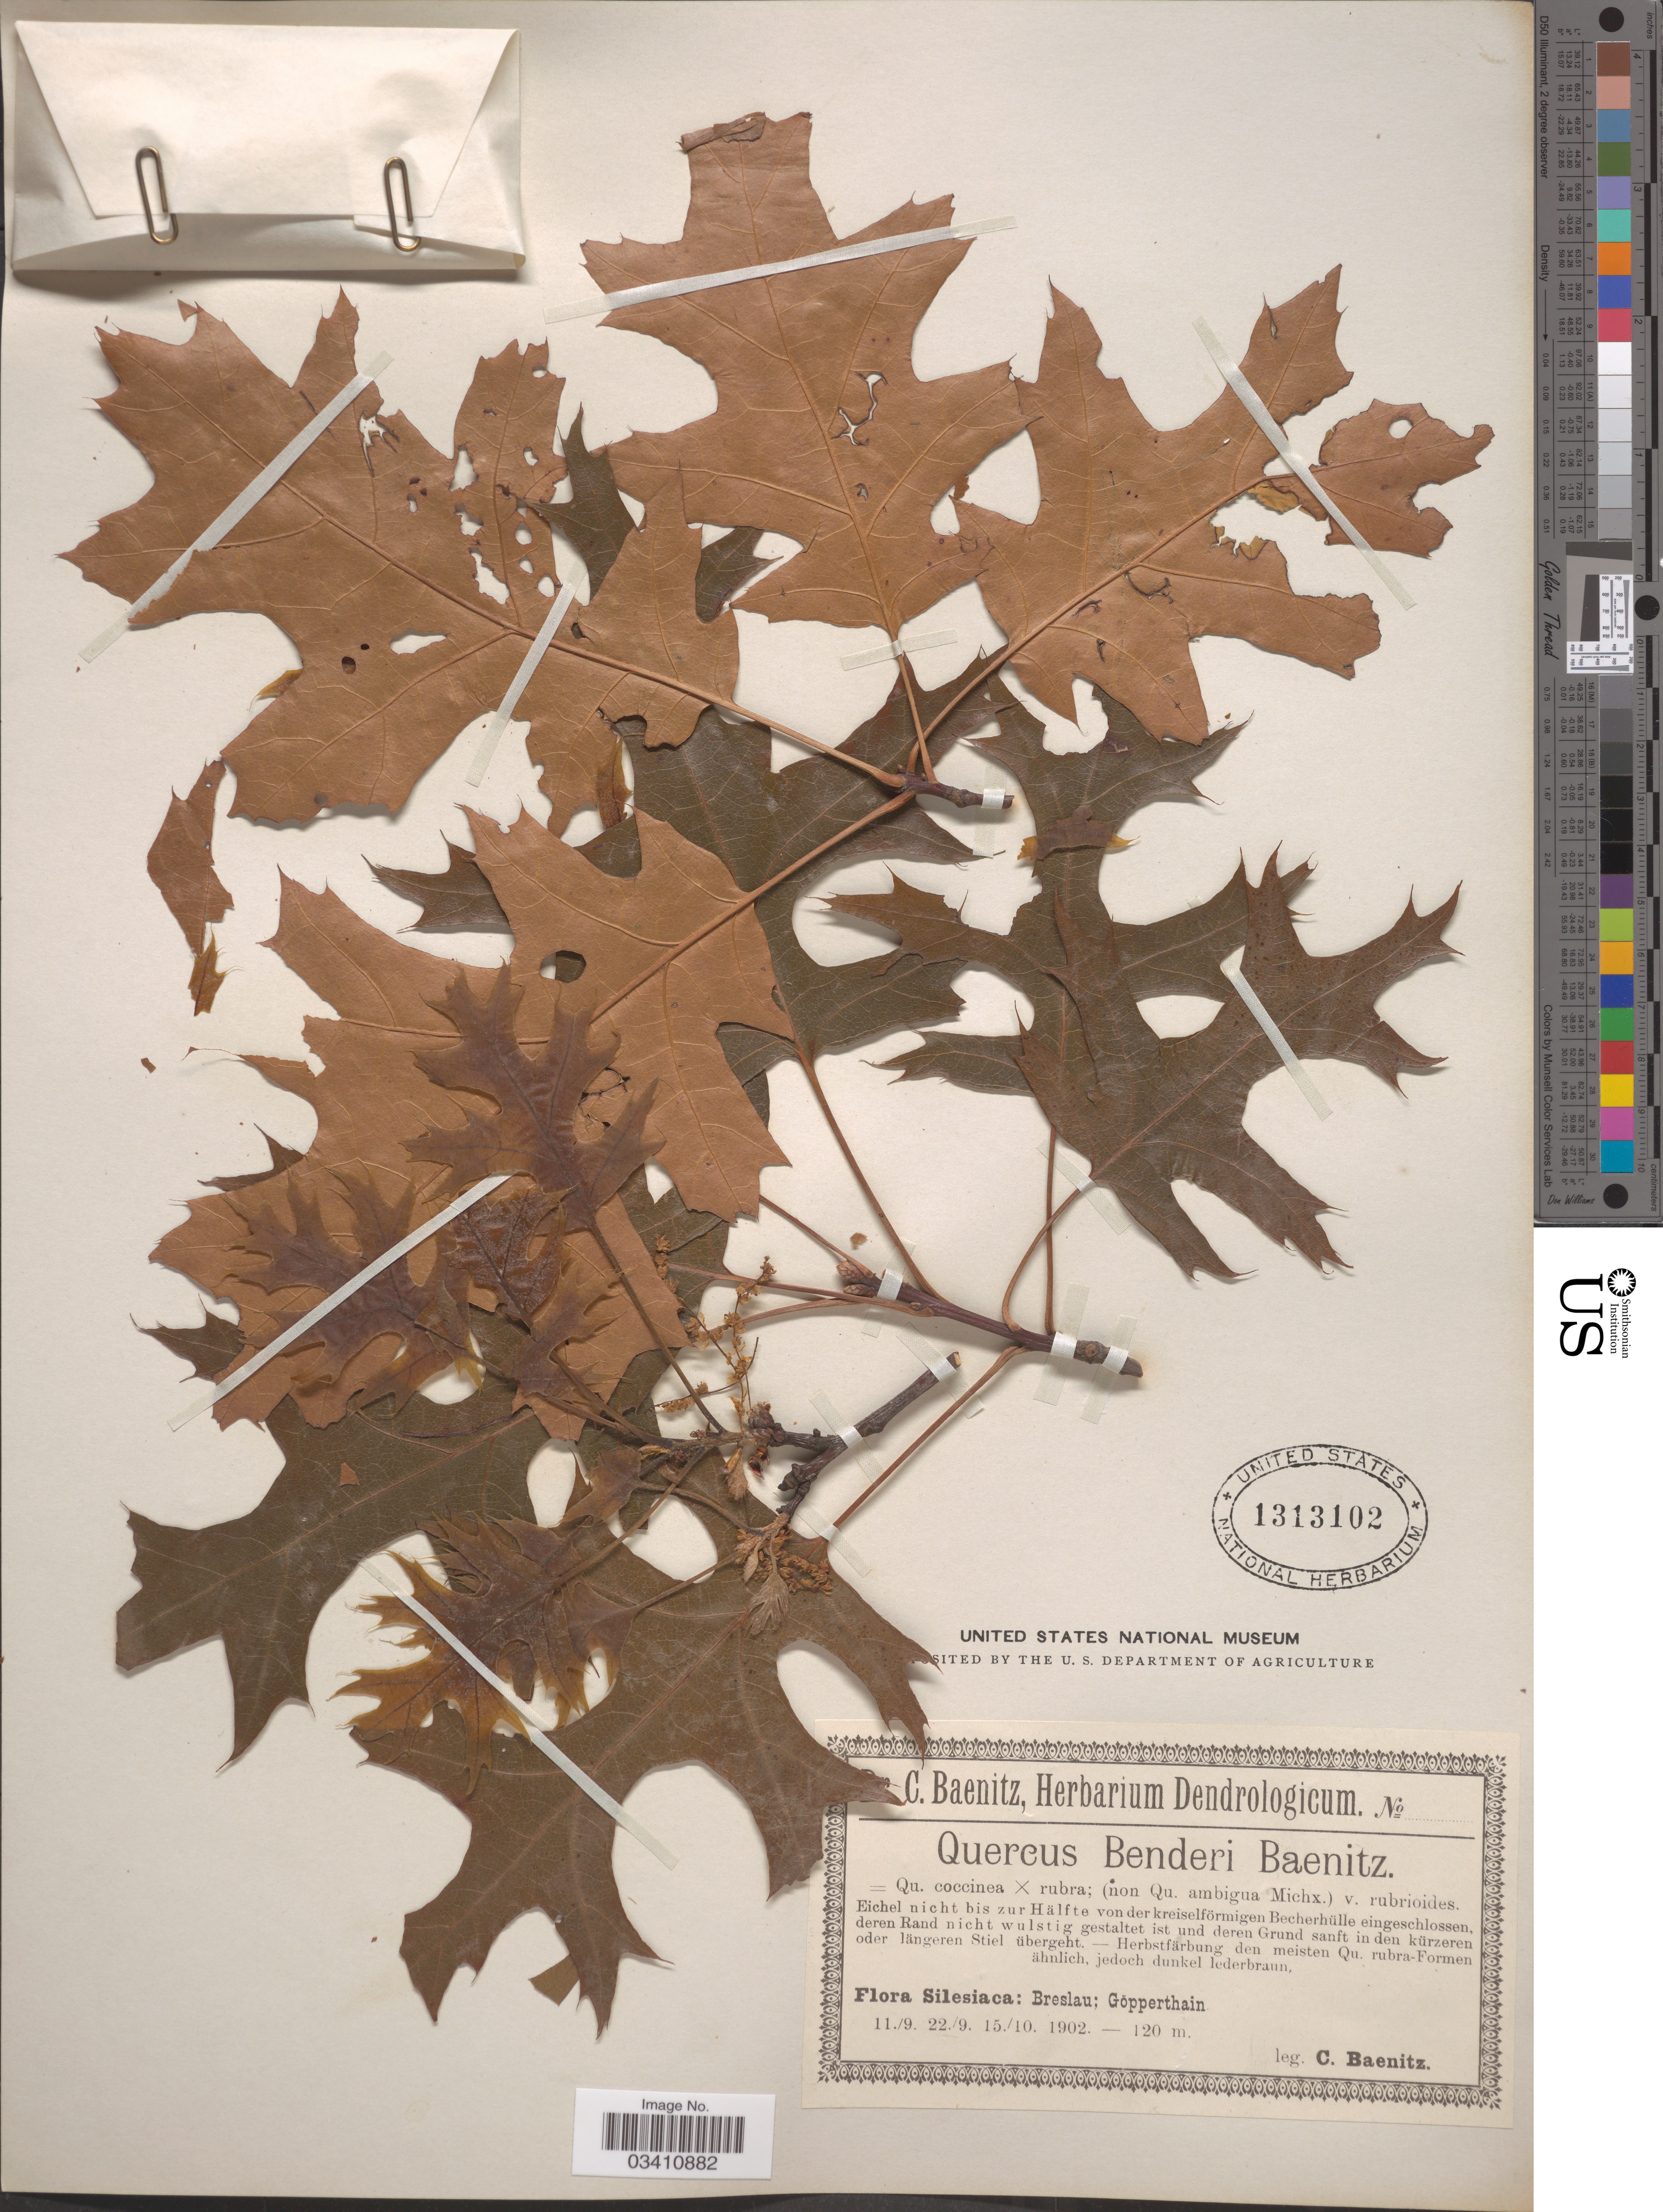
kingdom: Plantae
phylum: Tracheophyta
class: Magnoliopsida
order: Fagales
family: Fagaceae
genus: Quercus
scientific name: Quercus x benderi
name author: Baen.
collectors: C. G. Baenitz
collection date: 1902-09-11/1902-10-15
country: Poland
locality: Silesiaca: Breslau; Göpperthain.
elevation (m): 120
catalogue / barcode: US 1313102